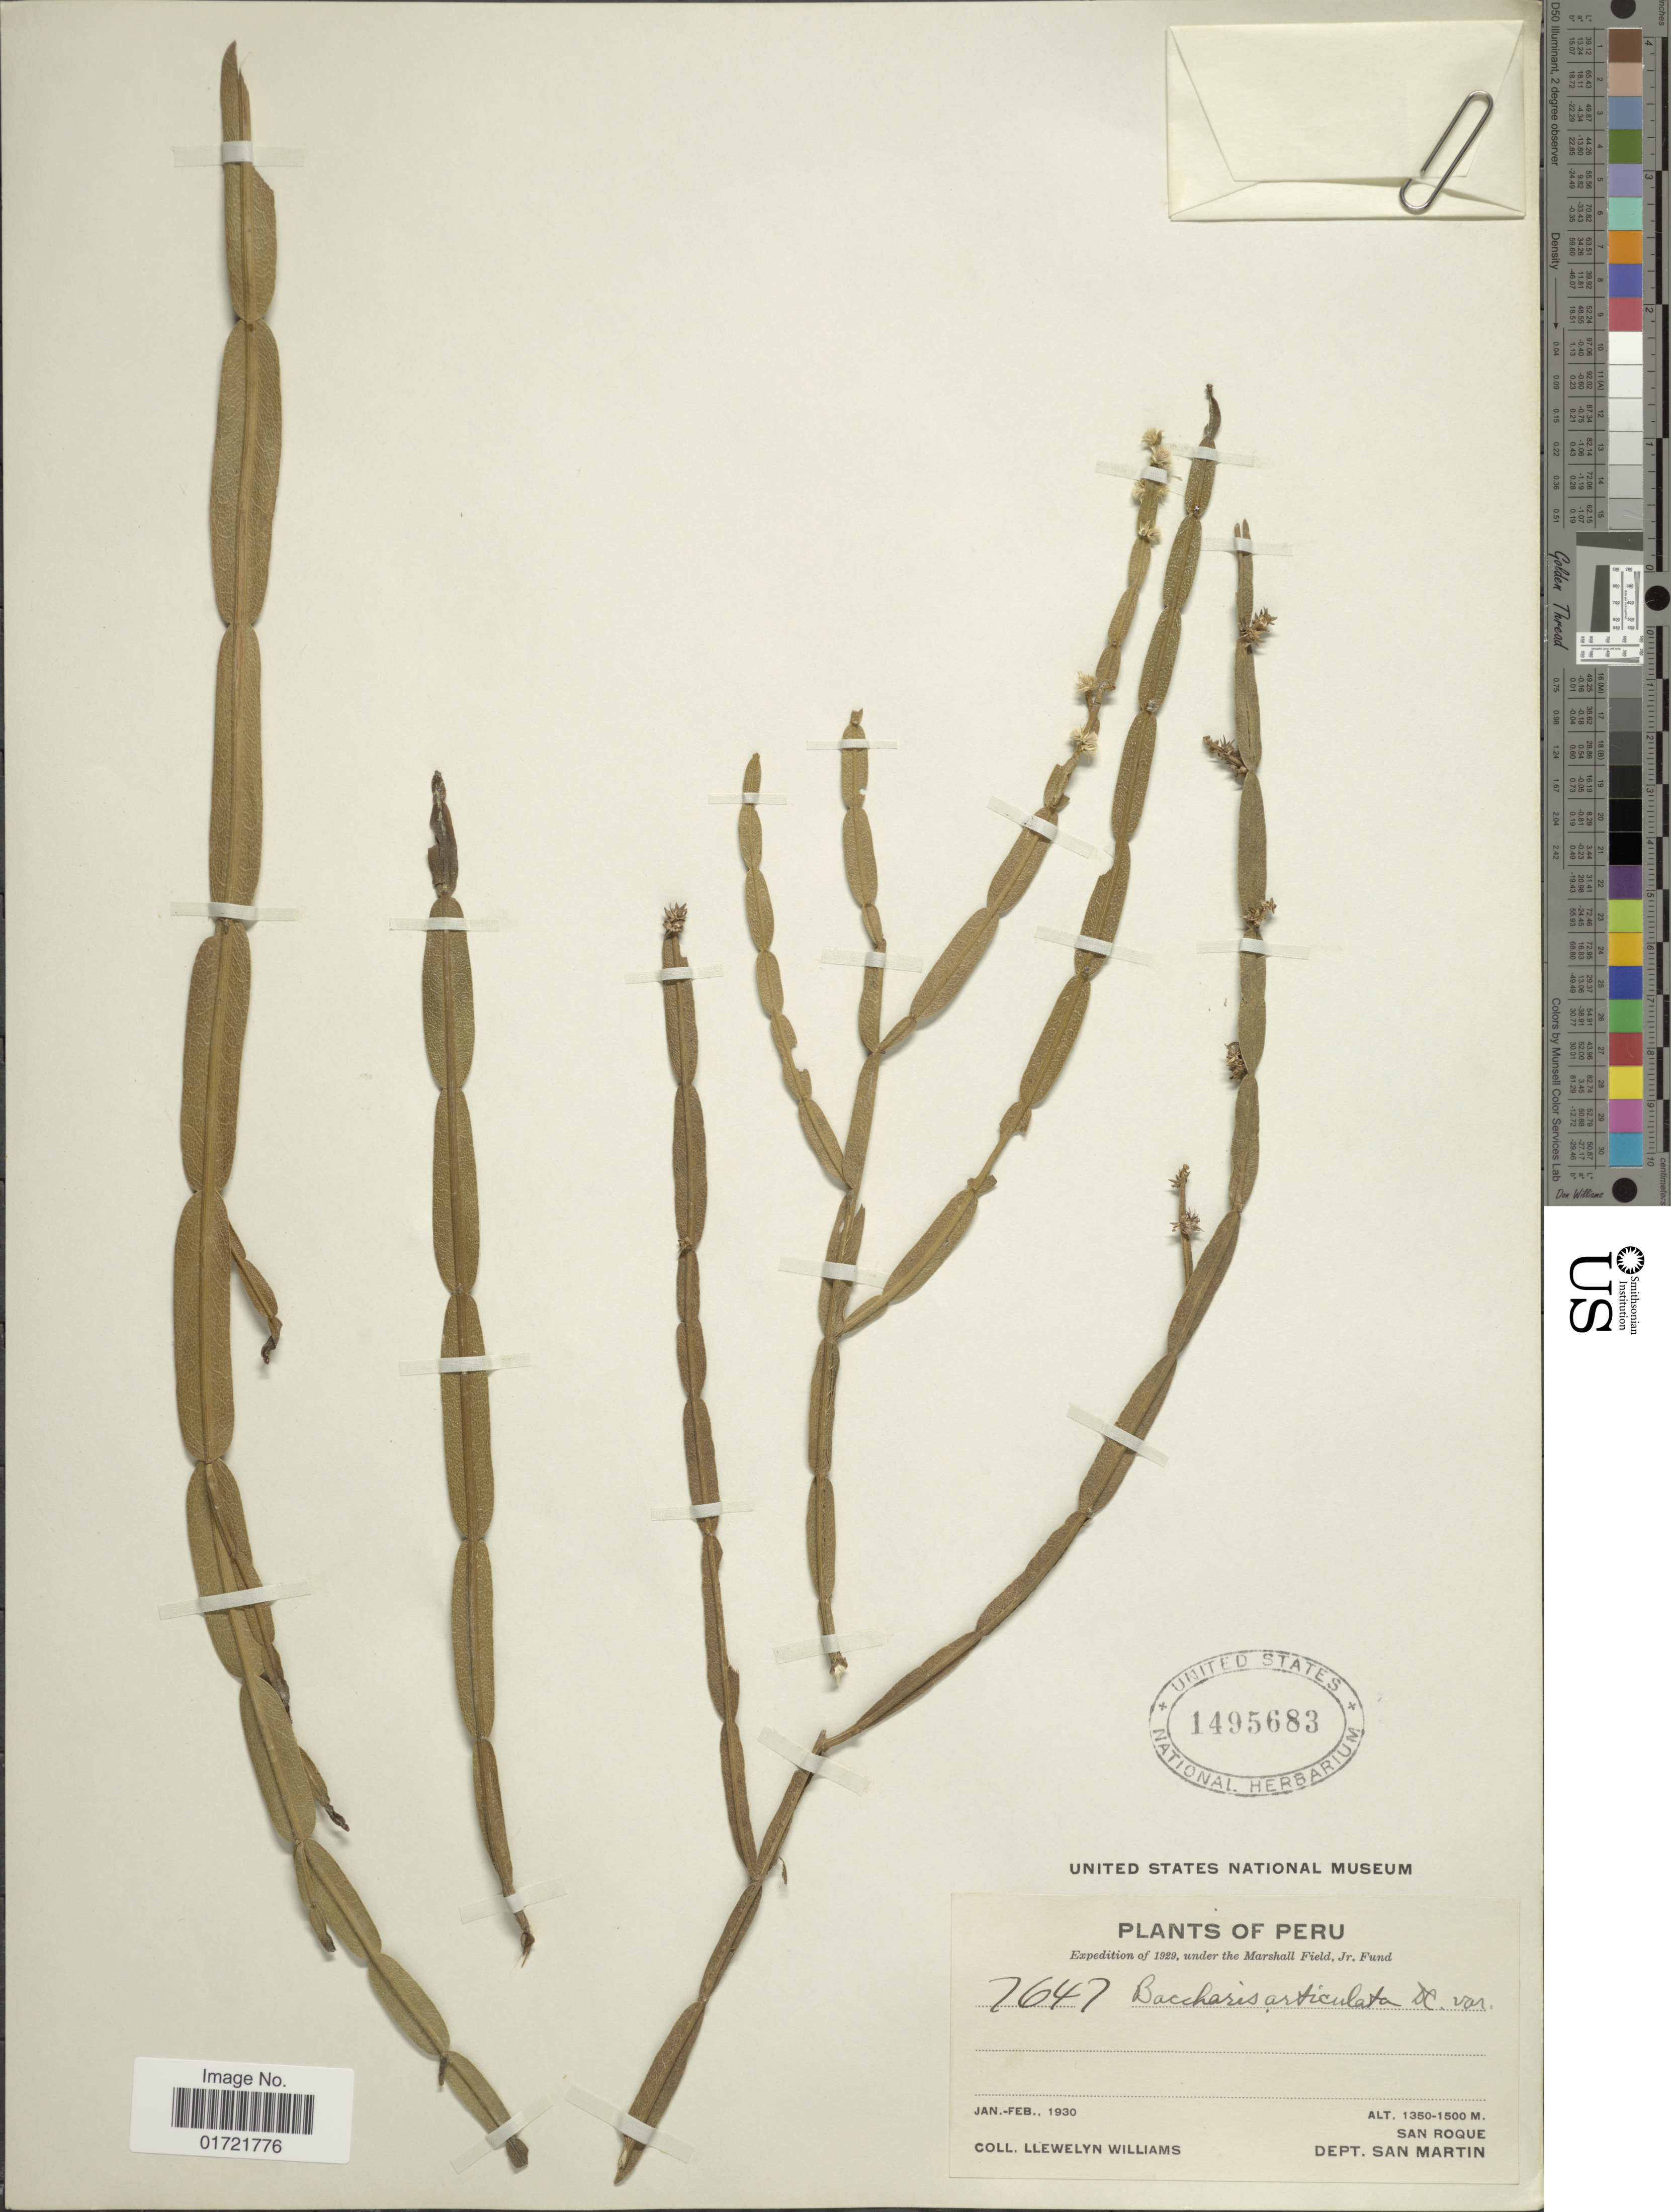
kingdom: Plantae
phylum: Tracheophyta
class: Magnoliopsida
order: Asterales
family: Asteraceae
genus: Baccharis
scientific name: Baccharis articulata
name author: (Lam.) Pers.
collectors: Ll. Williams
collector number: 7647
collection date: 1930-01/1930-02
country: Peru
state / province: San Martín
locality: San Roque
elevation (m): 1350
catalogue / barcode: US 1495683